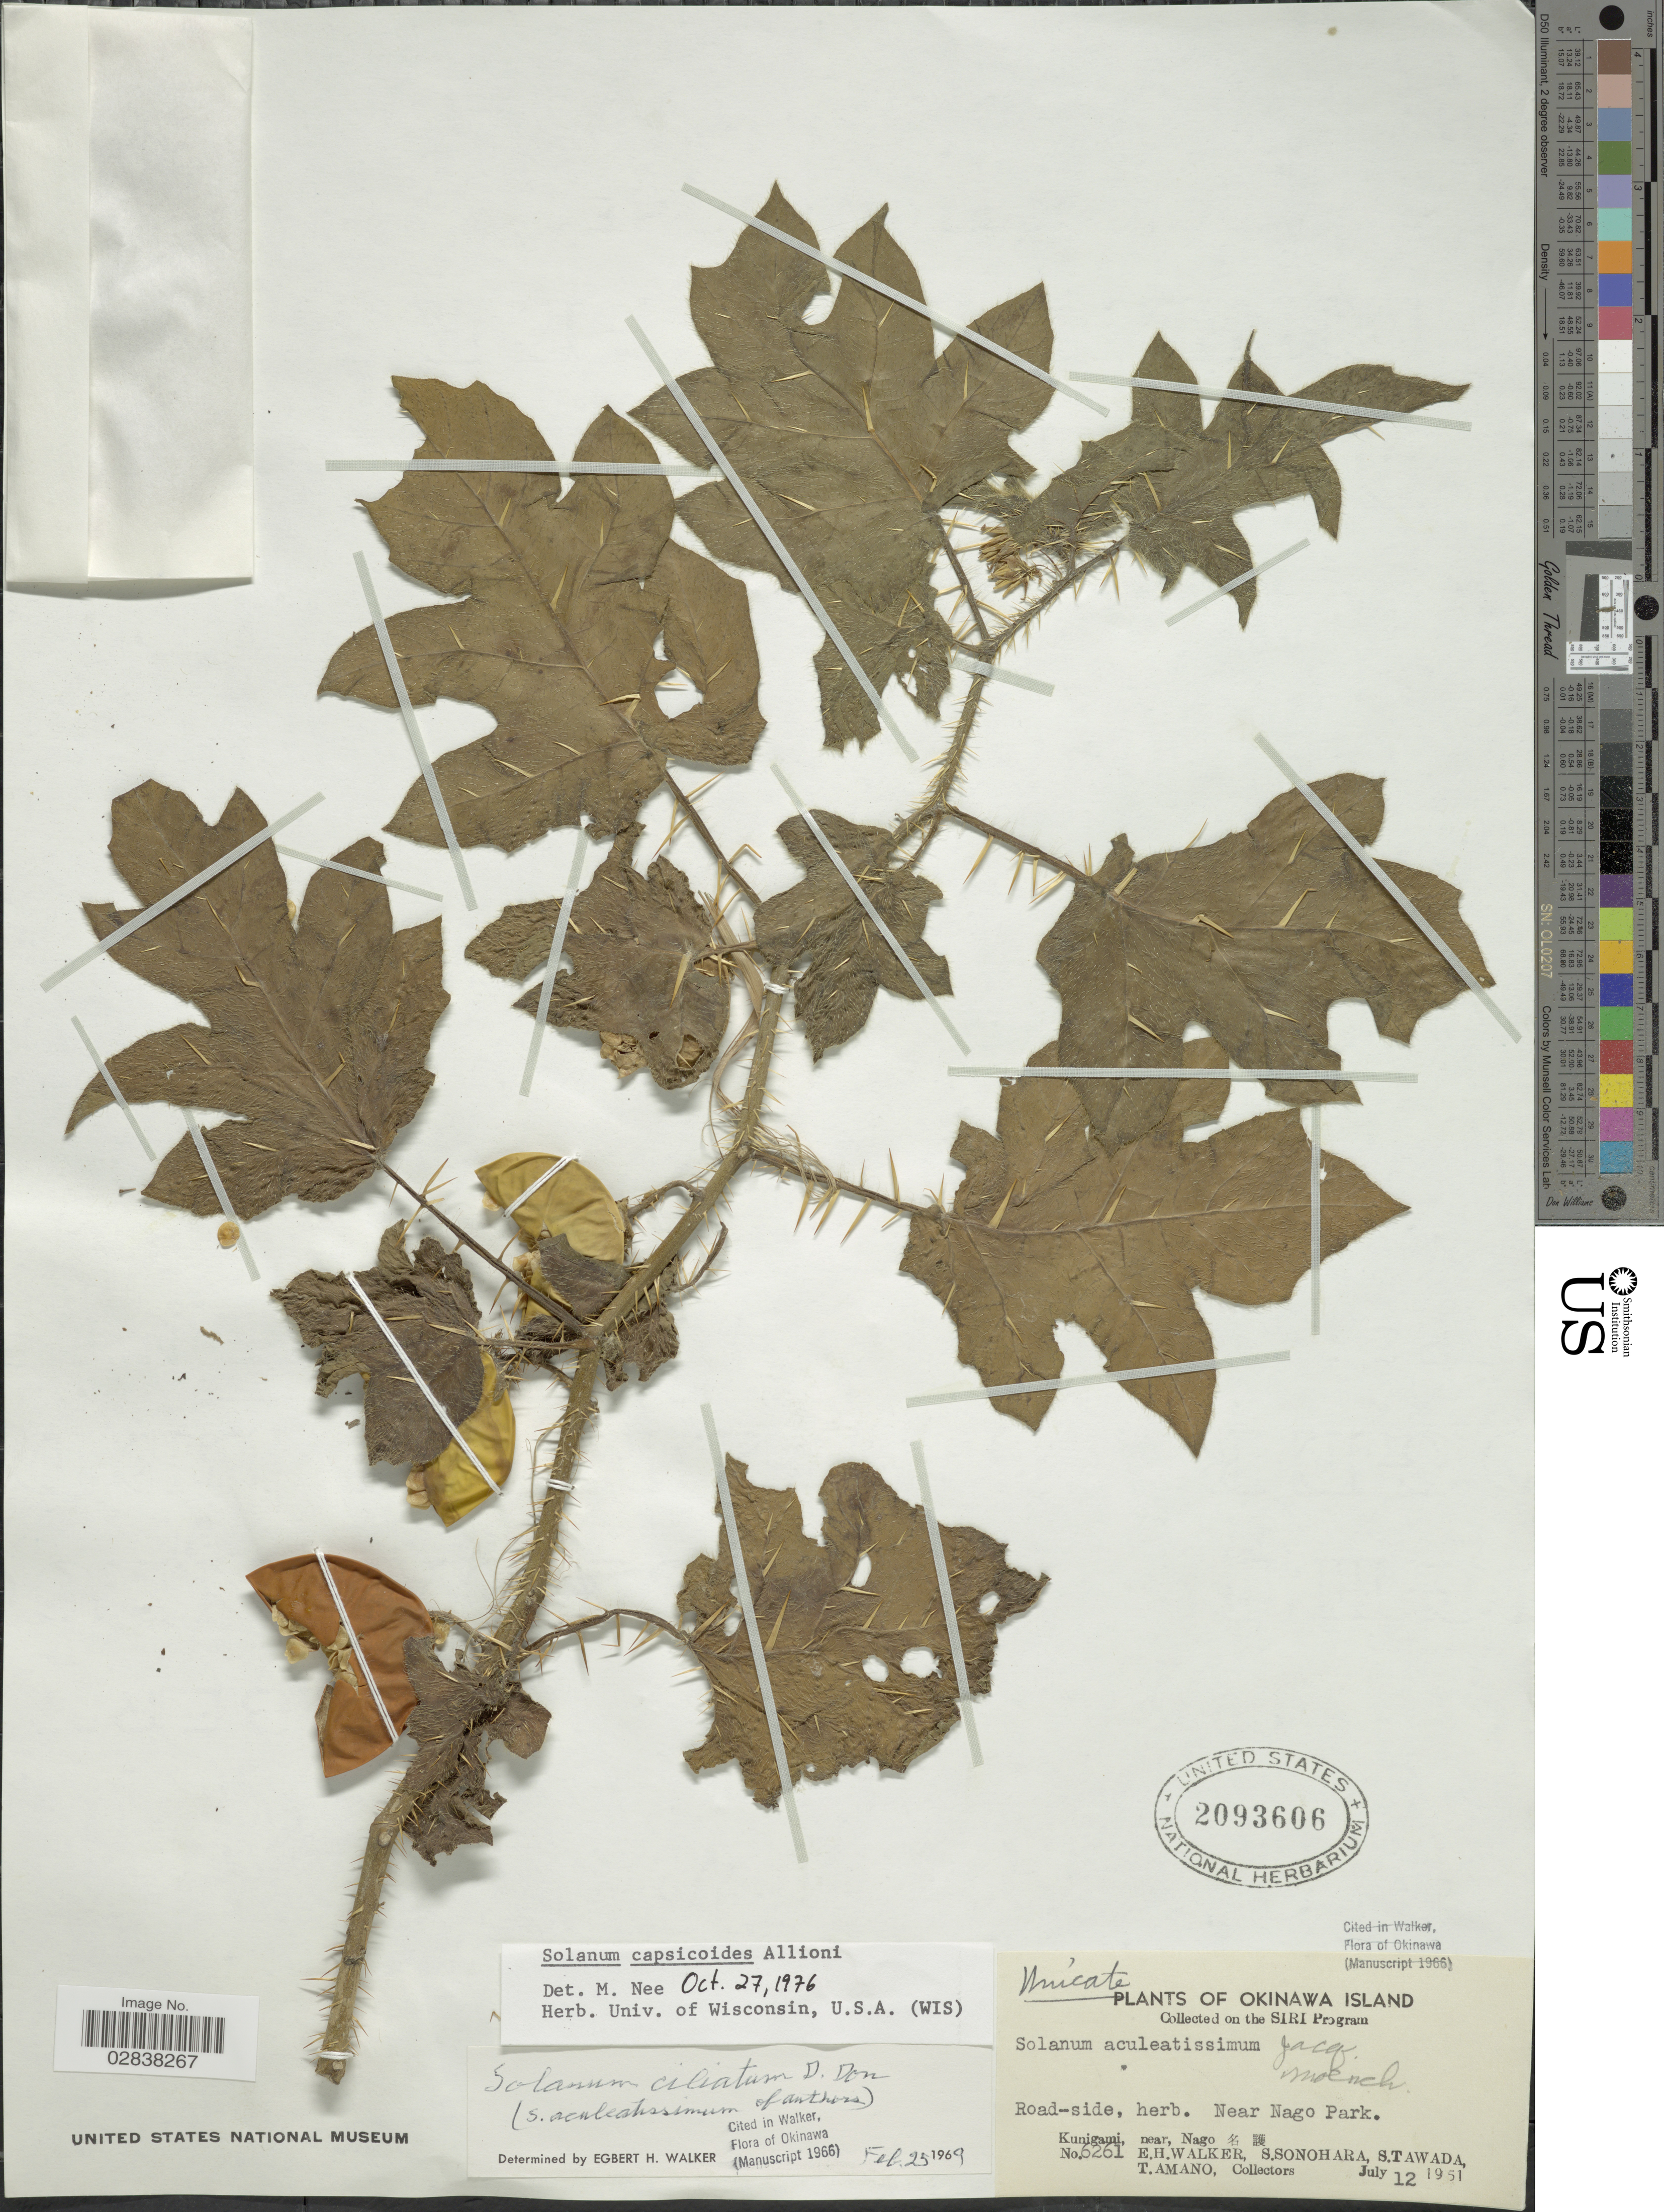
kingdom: Plantae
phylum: Tracheophyta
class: Magnoliopsida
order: Solanales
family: Solanaceae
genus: Solanum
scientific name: Solanum capsicoides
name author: All.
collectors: E. H. Walker, S. Sonohara, S. Tawada & T. Amano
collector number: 6261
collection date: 1951-07-12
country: Japan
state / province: Okinawa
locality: Okinawa Island, Near Nago Park, Kunigami, near Nago X.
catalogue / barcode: US 2093606